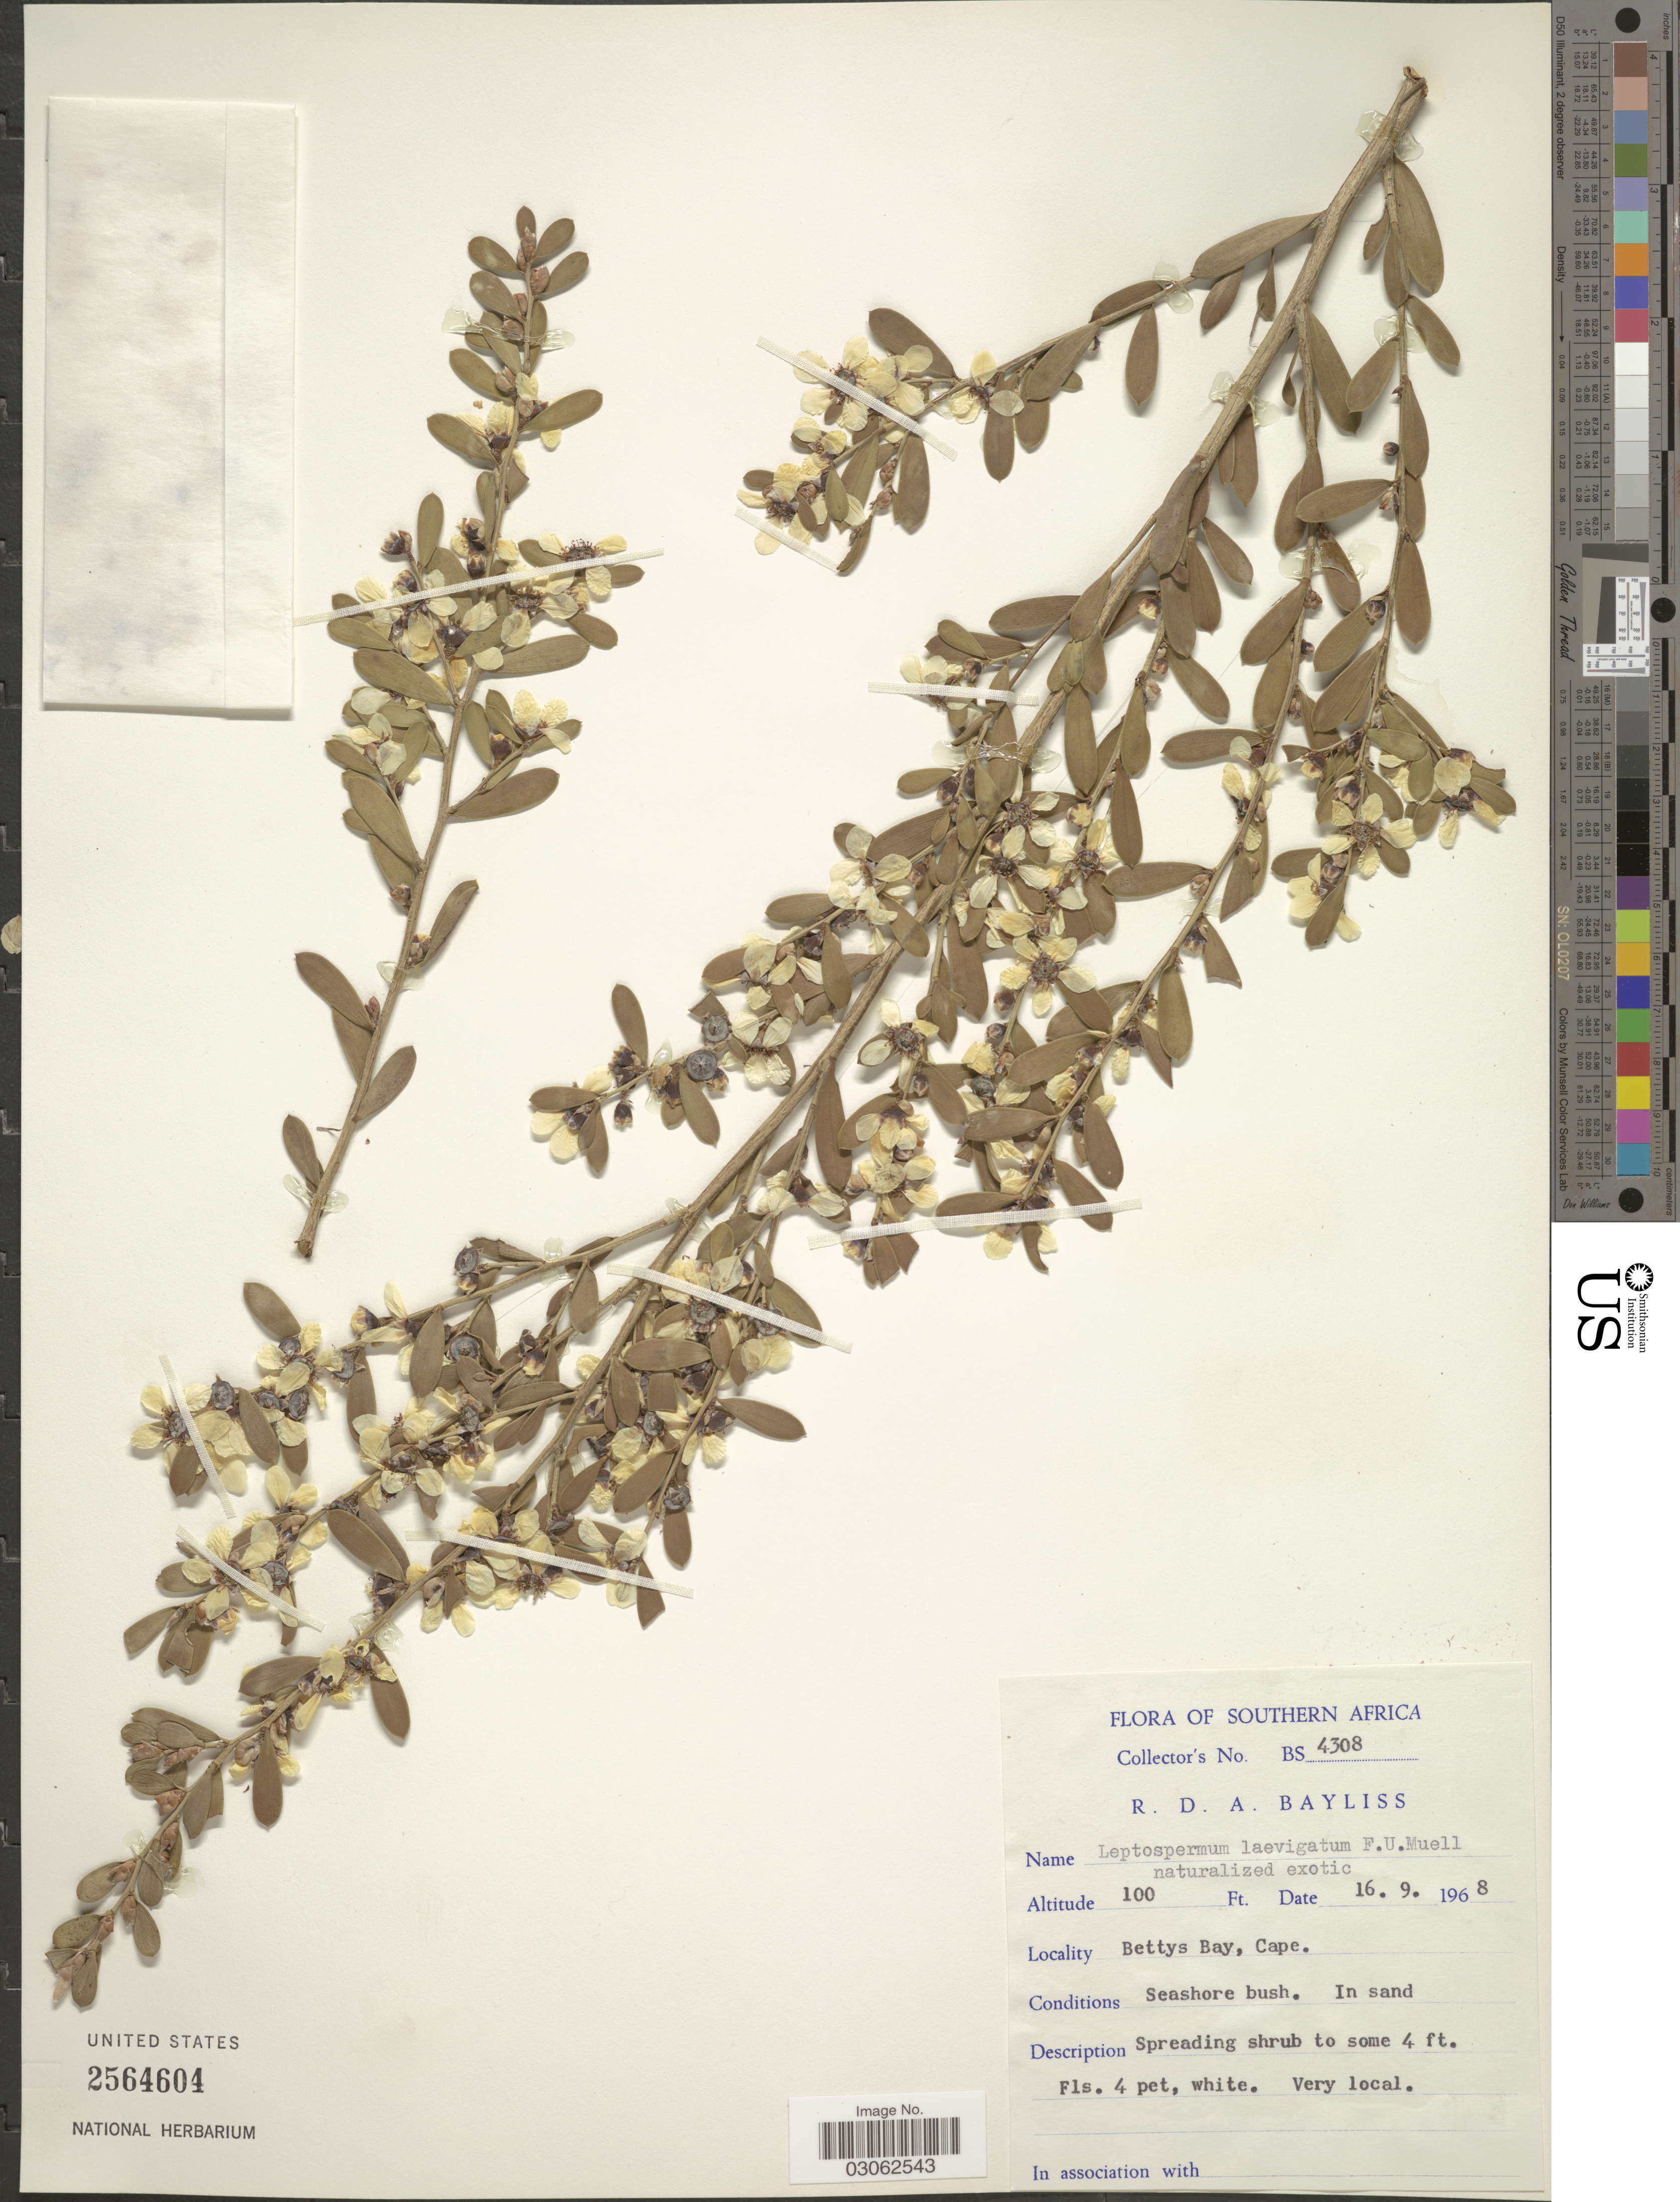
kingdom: Plantae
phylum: Tracheophyta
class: Magnoliopsida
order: Myrtales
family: Myrtaceae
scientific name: Gaudium laevigatum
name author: (Gaertn.) P.G. Wilson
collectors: R. Bayliss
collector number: BS4308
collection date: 1968-09-16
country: South Africa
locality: Southern Africa. Bettys Bay, Cape.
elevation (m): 30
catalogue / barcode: US 2564604